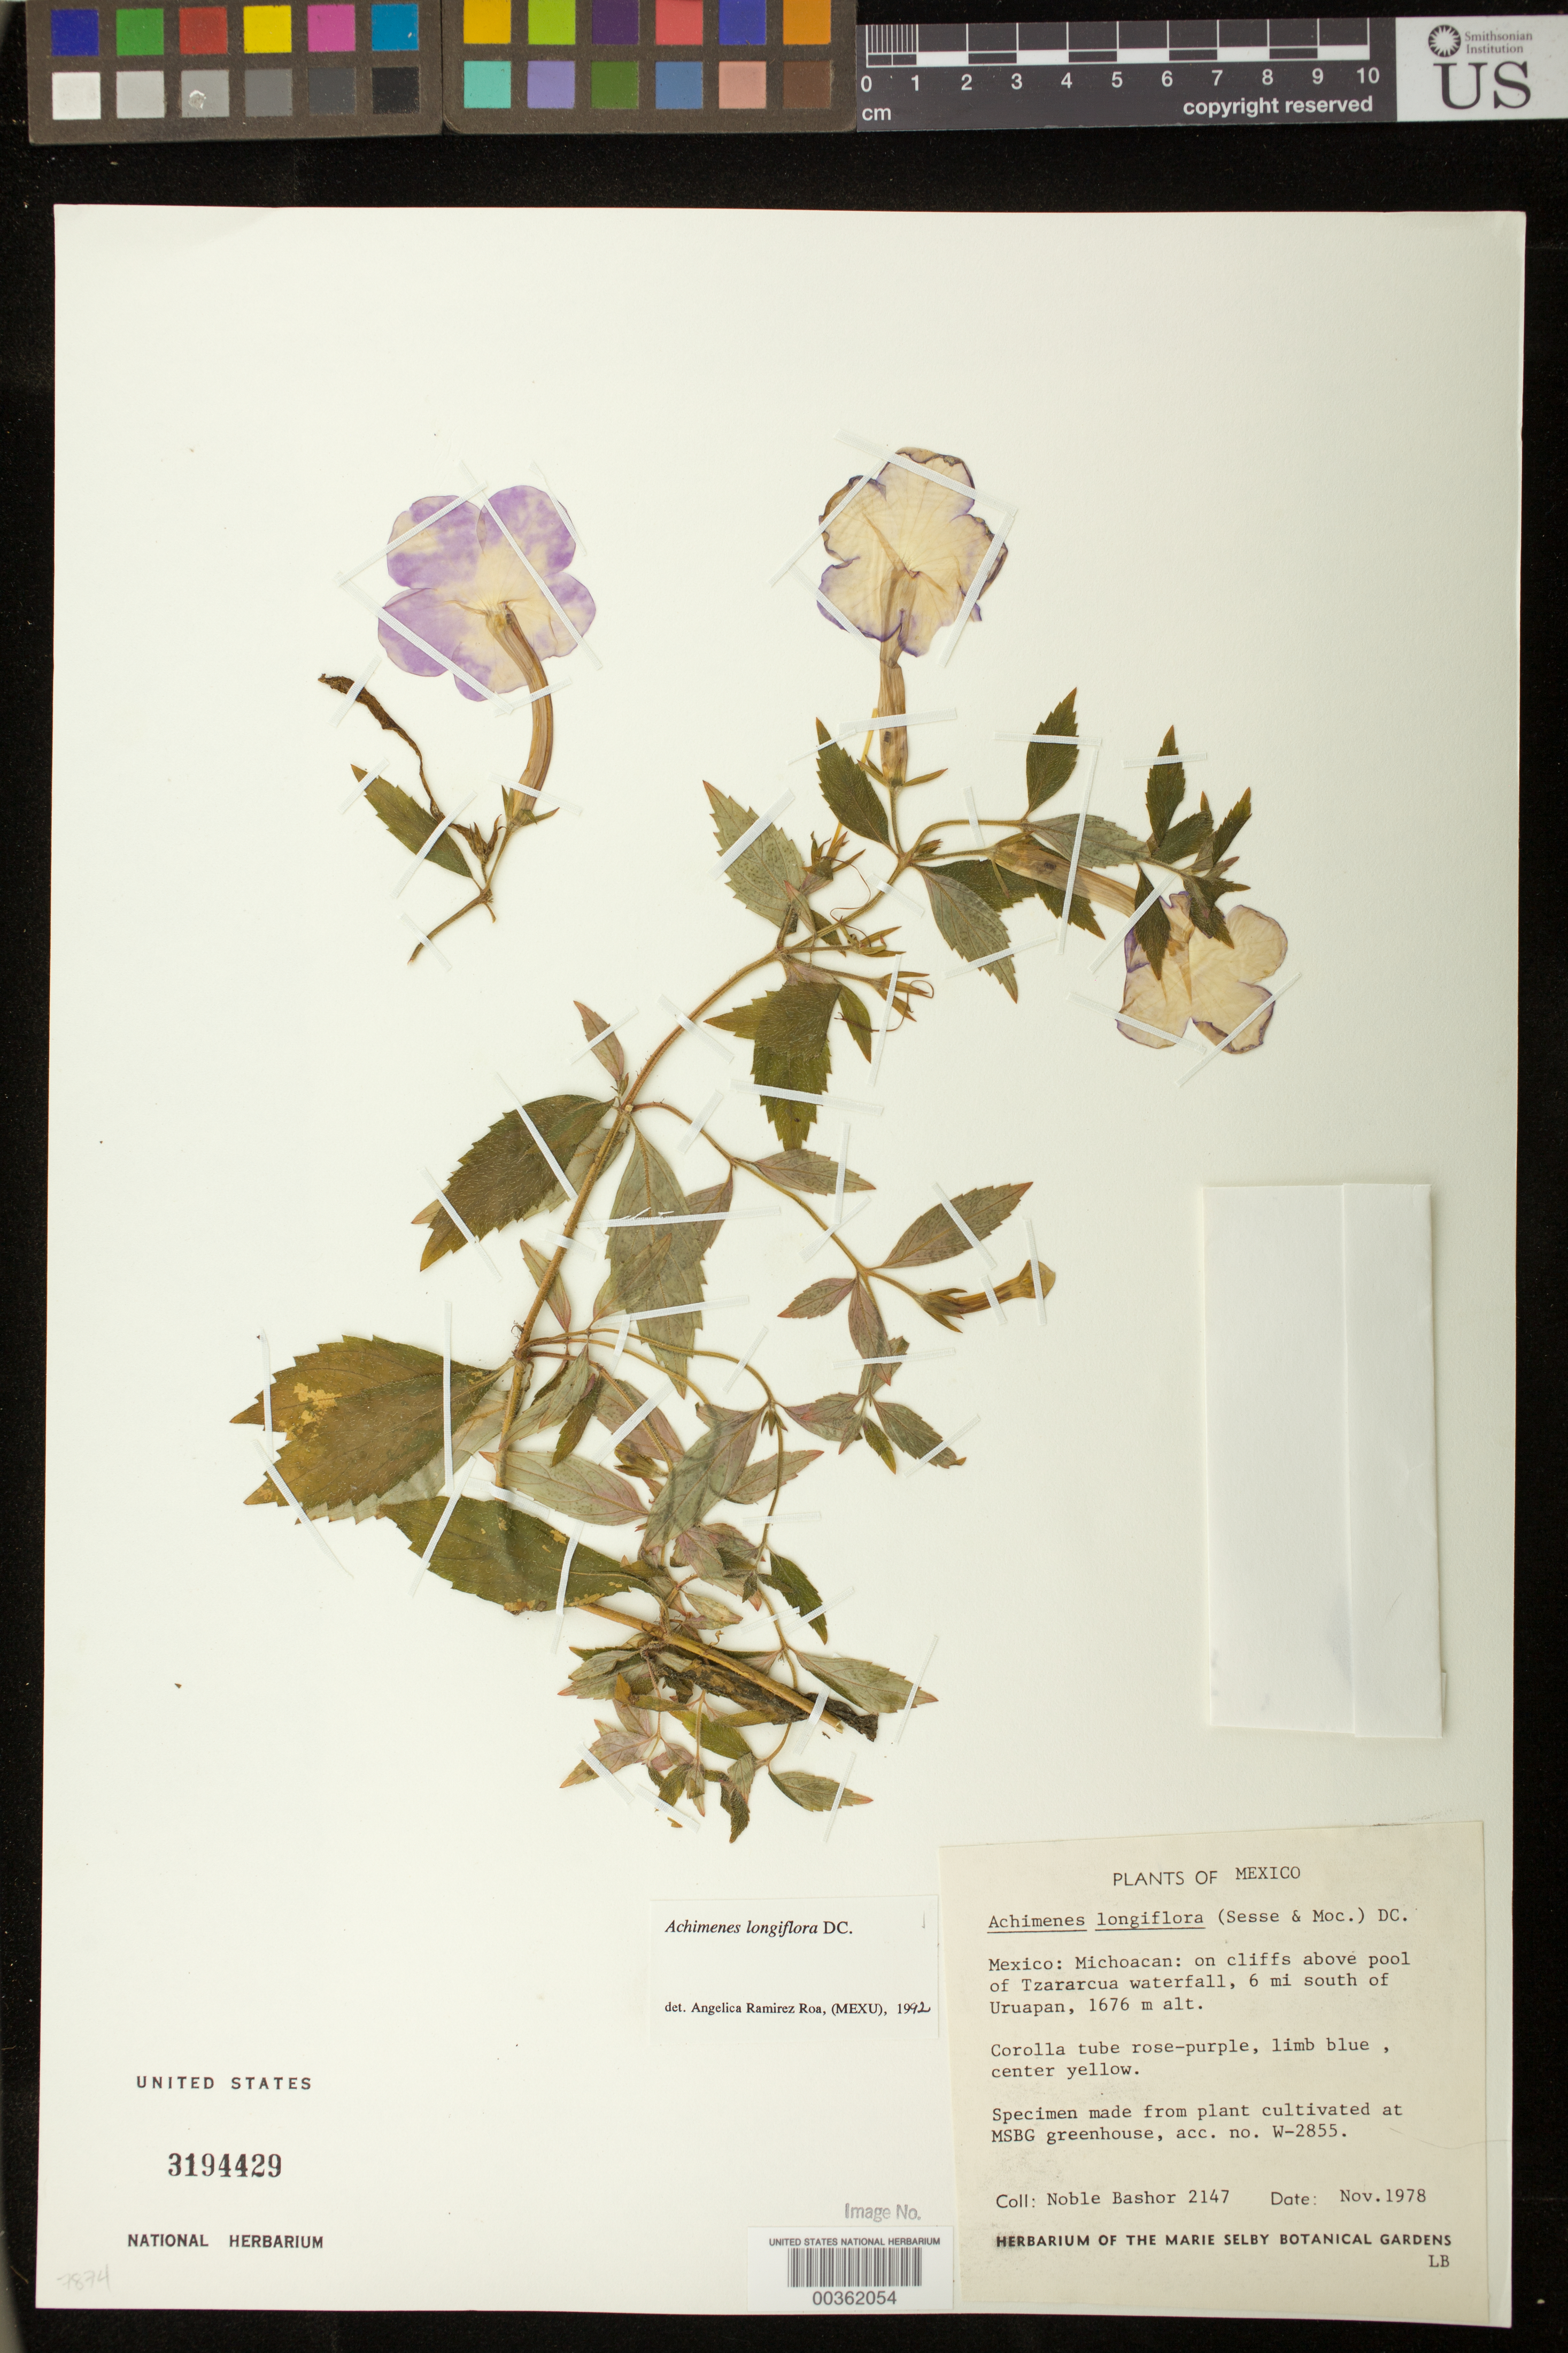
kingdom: Plantae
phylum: Tracheophyta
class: Magnoliopsida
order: Lamiales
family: Gesneriaceae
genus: Achimenes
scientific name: Achimenes longiflora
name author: DC.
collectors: H. J. Wiehler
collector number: s.n. [W-2855]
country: United States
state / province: Florida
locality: Marie Selby Botanical Gardens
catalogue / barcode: US 3194429